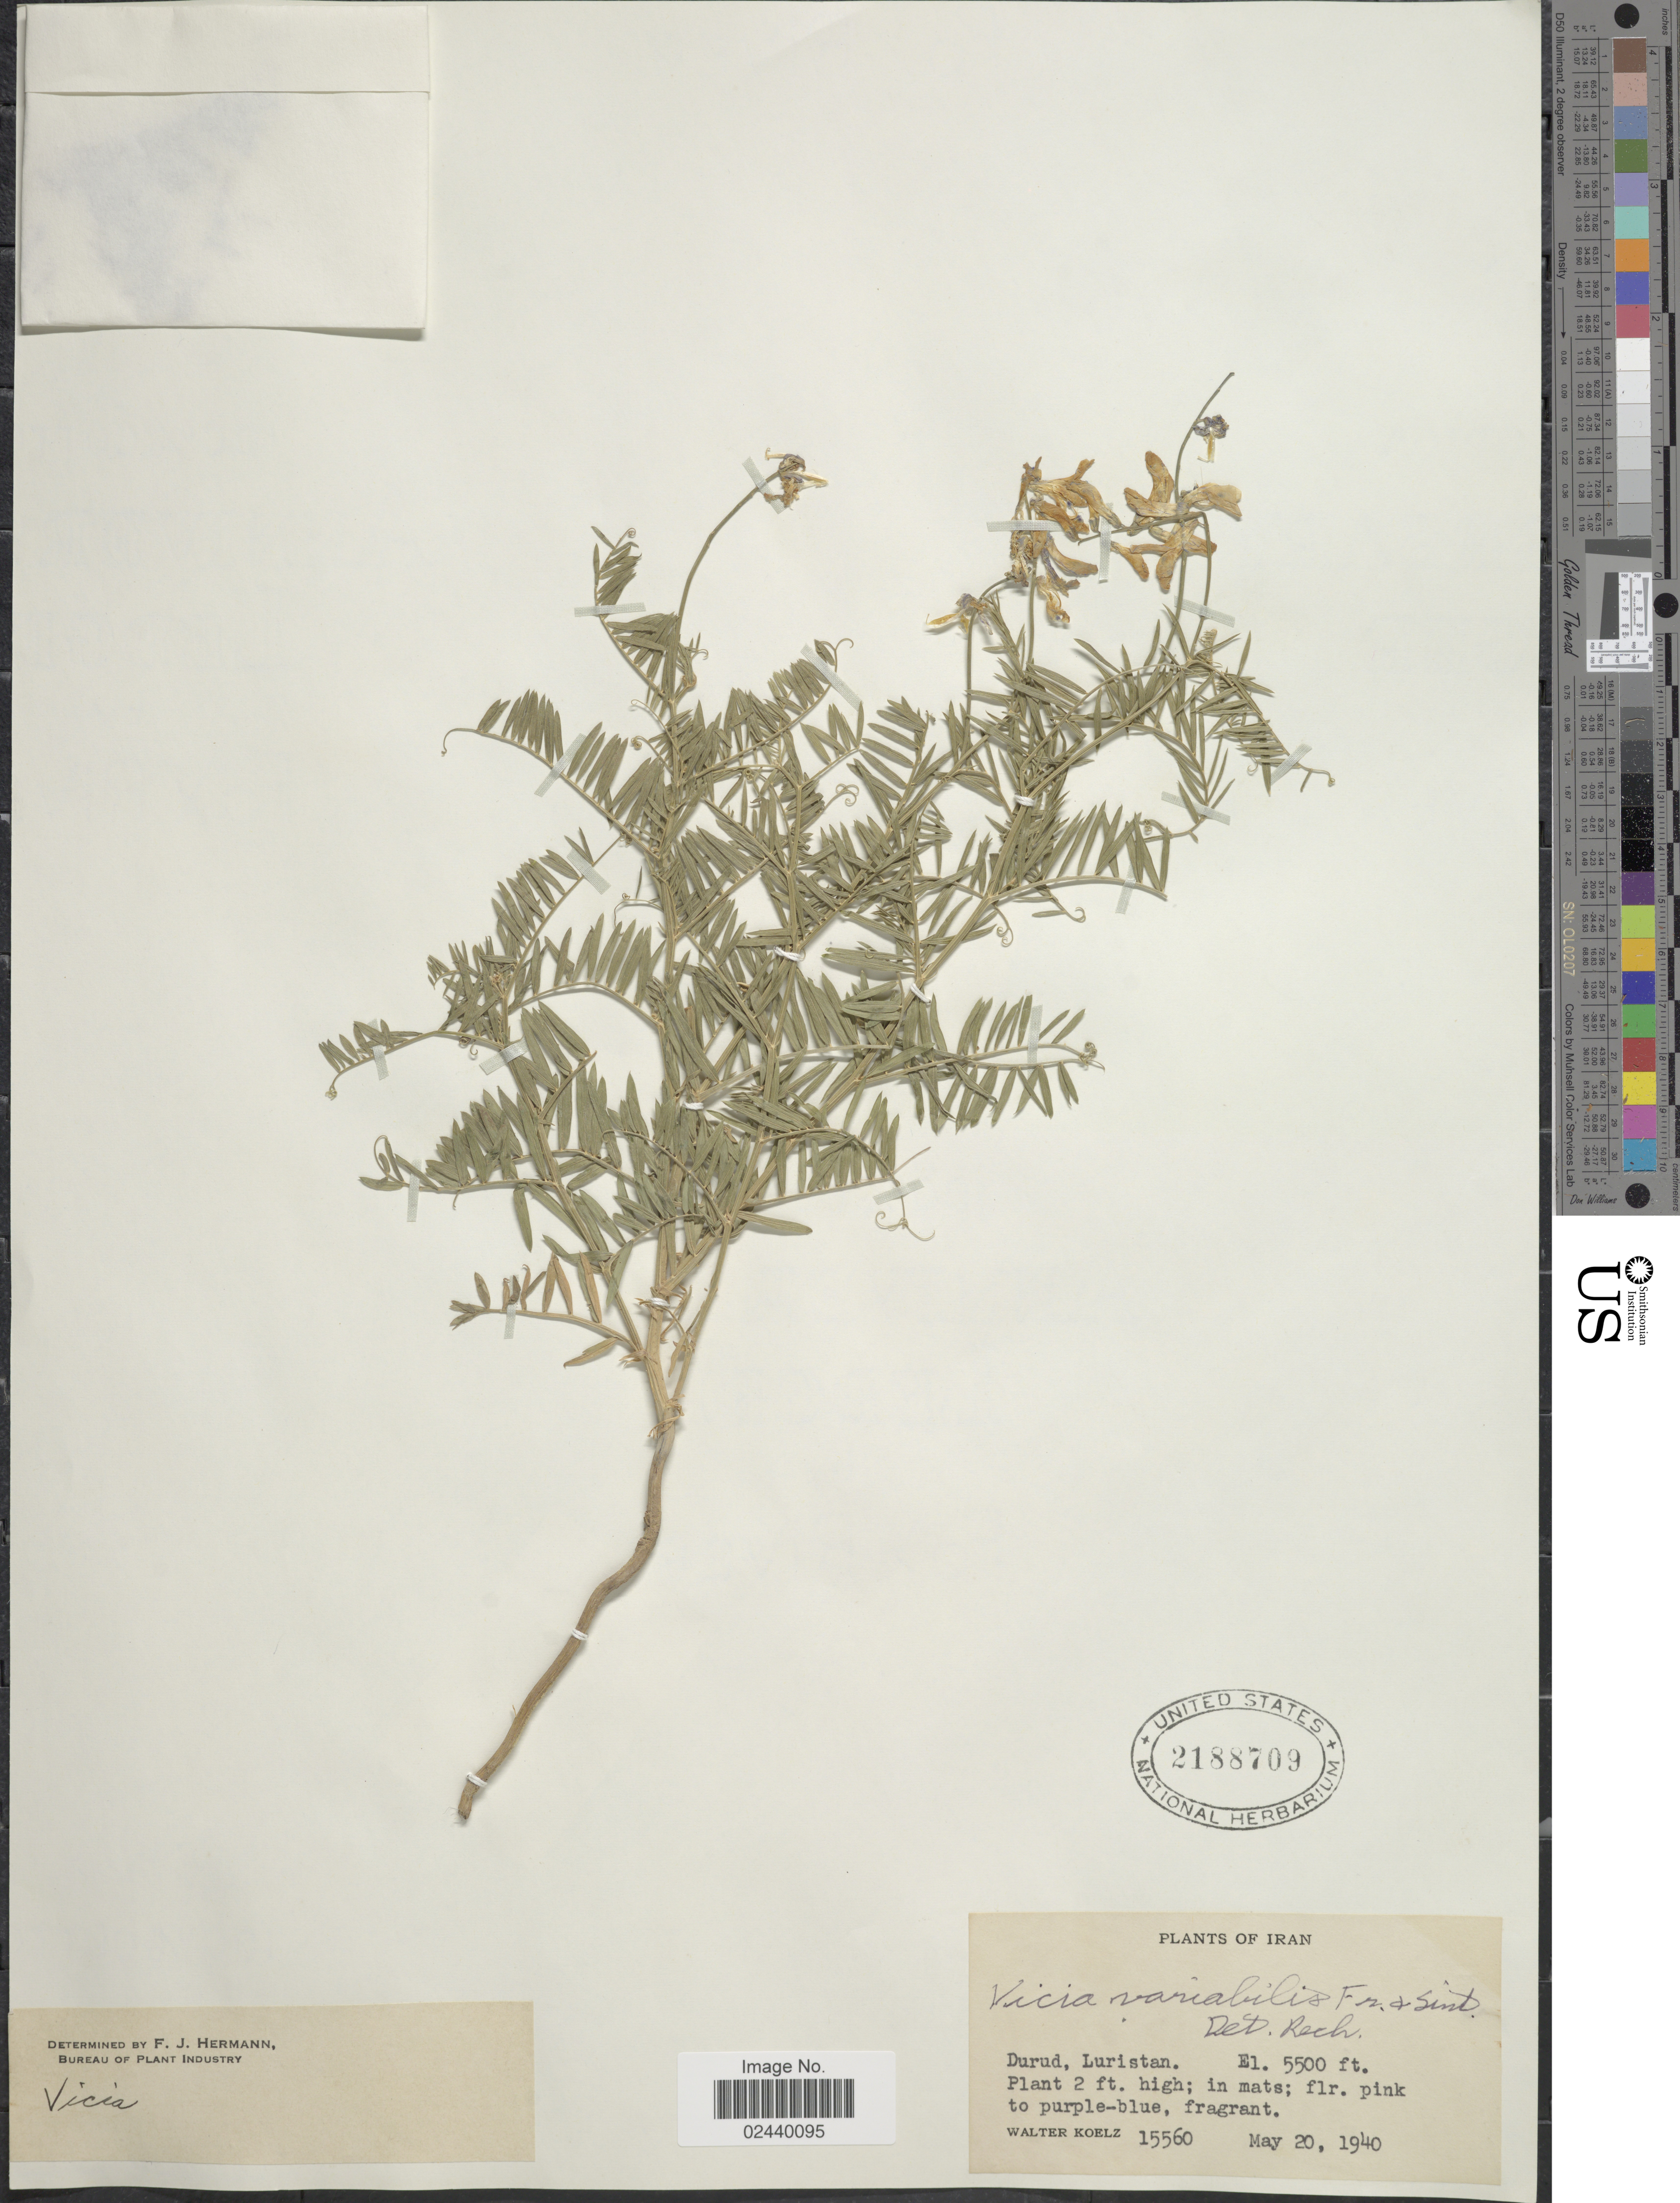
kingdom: Plantae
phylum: Tracheophyta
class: Magnoliopsida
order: Fabales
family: Fabaceae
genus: Vicia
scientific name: Vicia variabilis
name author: Freyn & Sint.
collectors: W. N. Koelz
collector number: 15560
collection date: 1940-05-20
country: Iran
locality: Durud, Luristan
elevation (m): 1676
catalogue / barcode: US 2188709